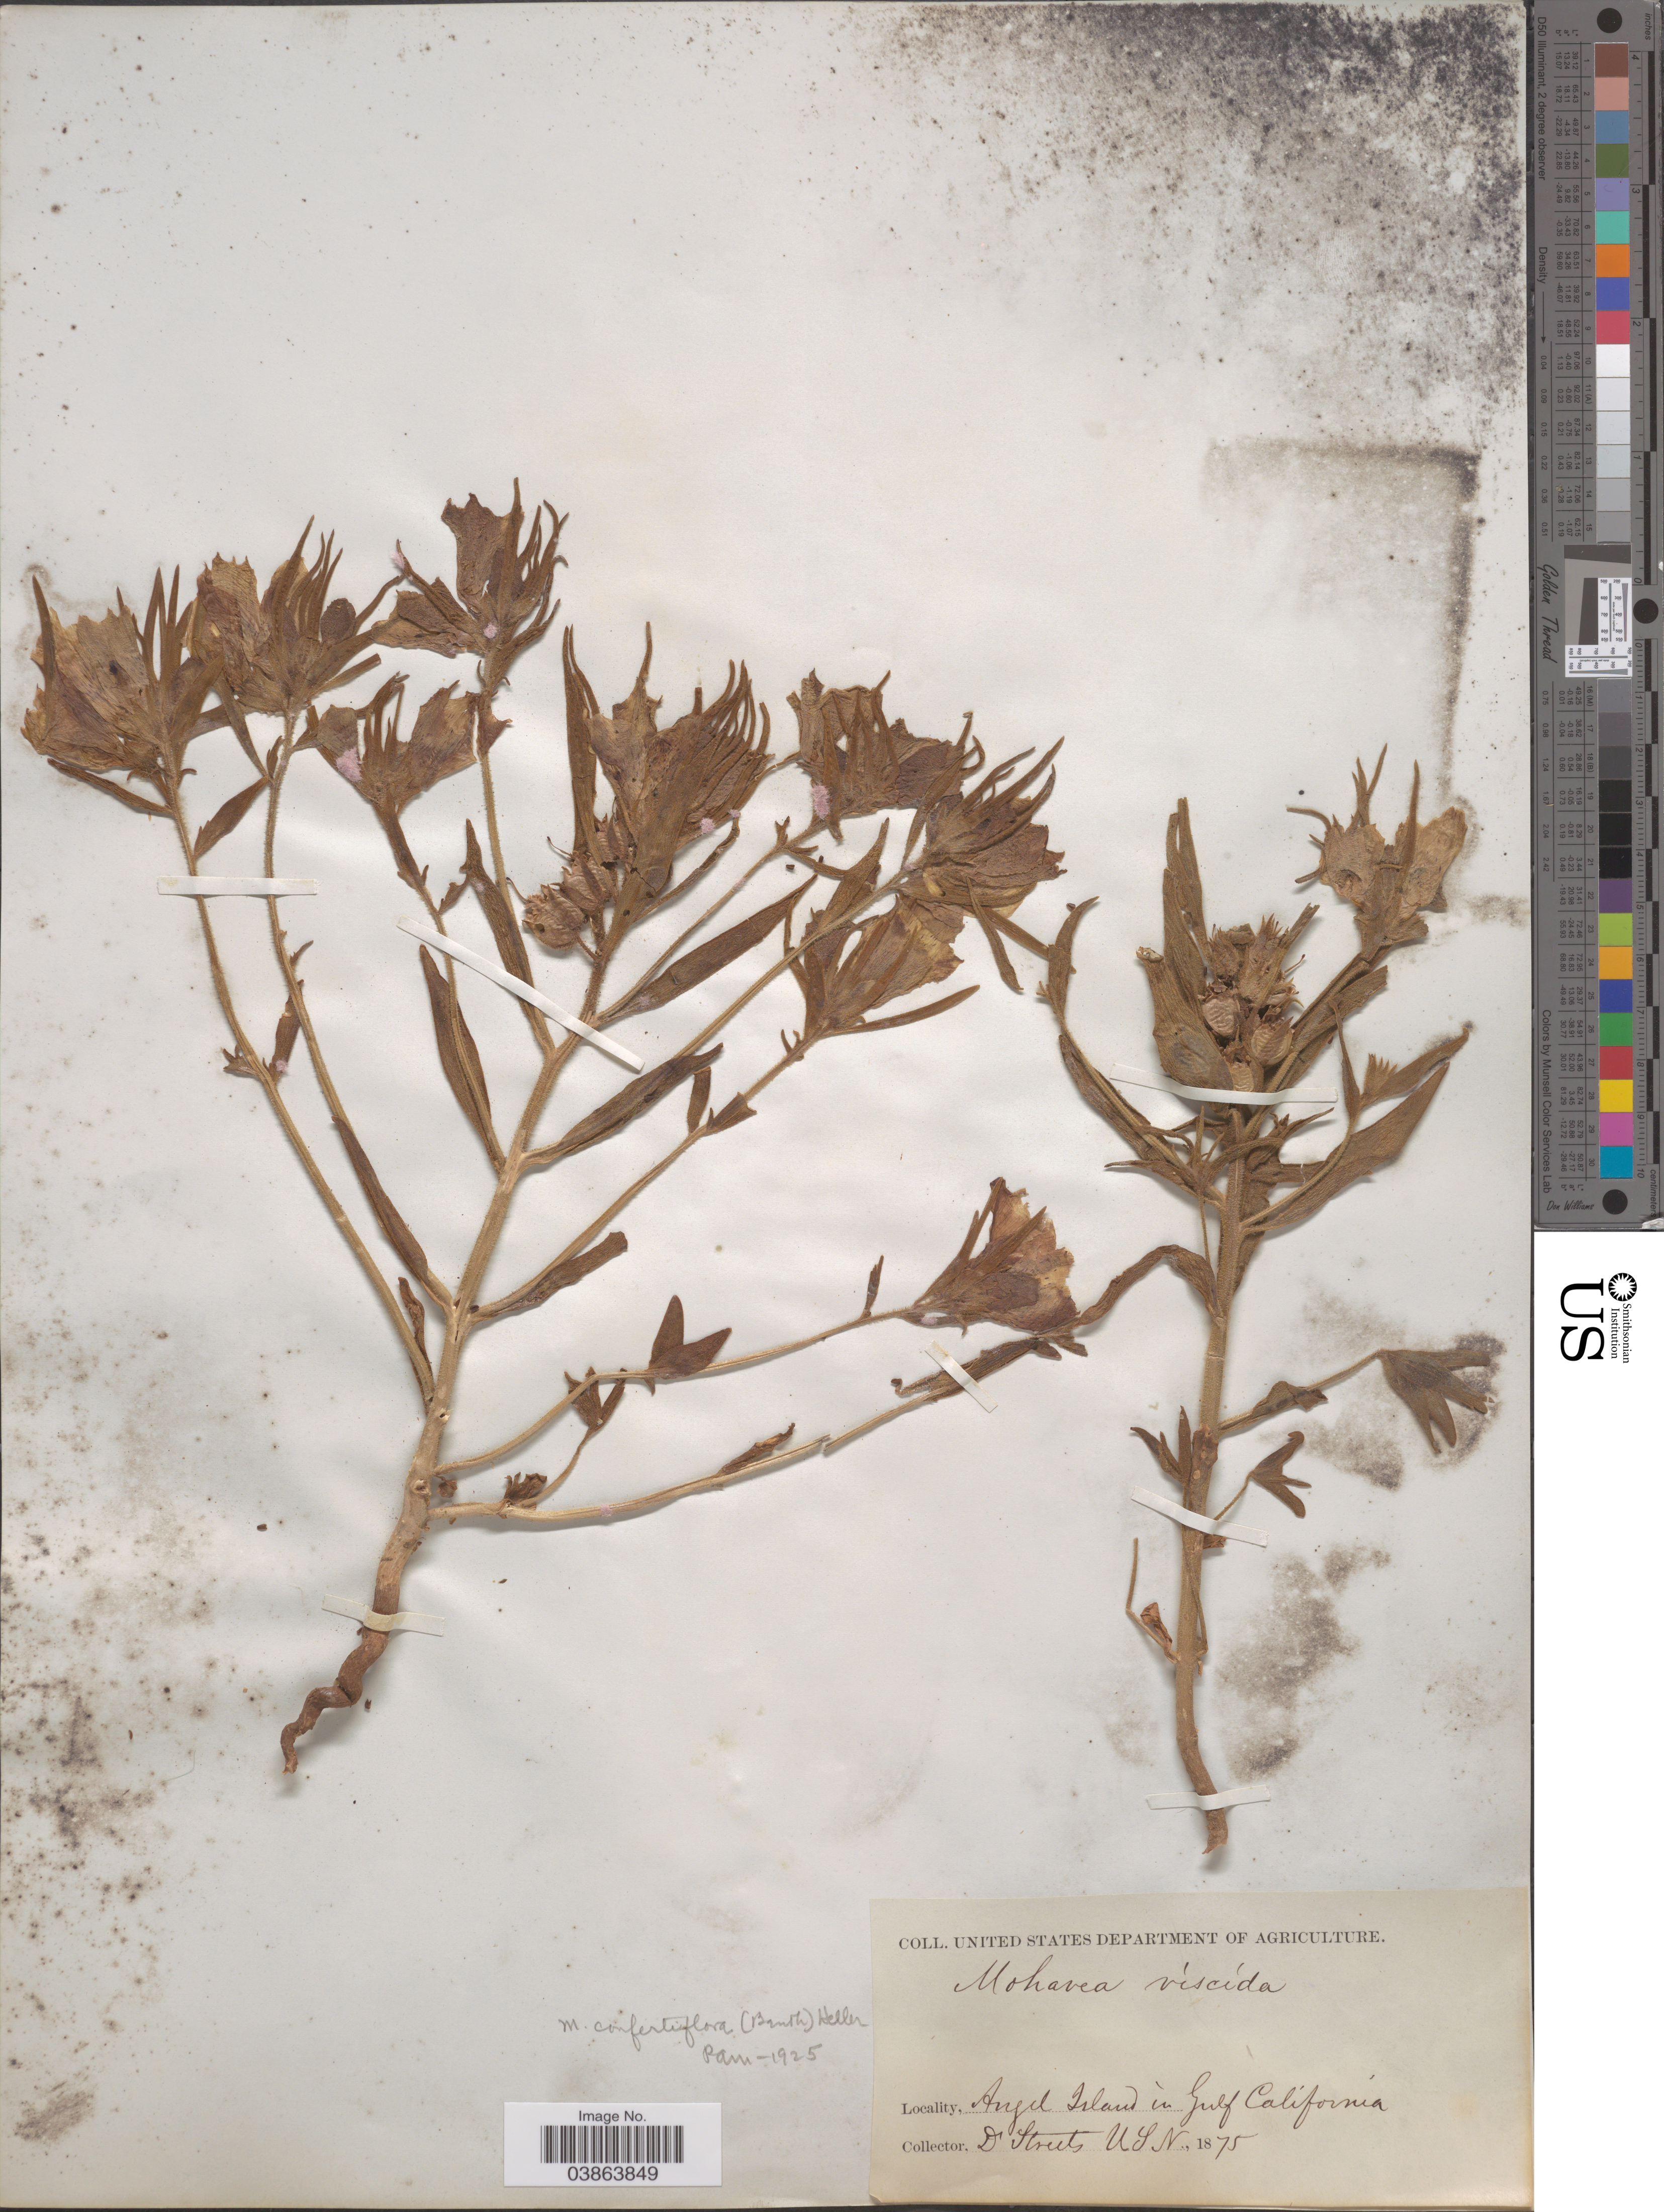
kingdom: Plantae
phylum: Tracheophyta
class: Magnoliopsida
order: Lamiales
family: Plantaginaceae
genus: Mohavea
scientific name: Mohavea confertiflora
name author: (A. DC.) A. Heller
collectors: -. Streets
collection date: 1875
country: United States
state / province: California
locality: Angel Island in Gulf California.